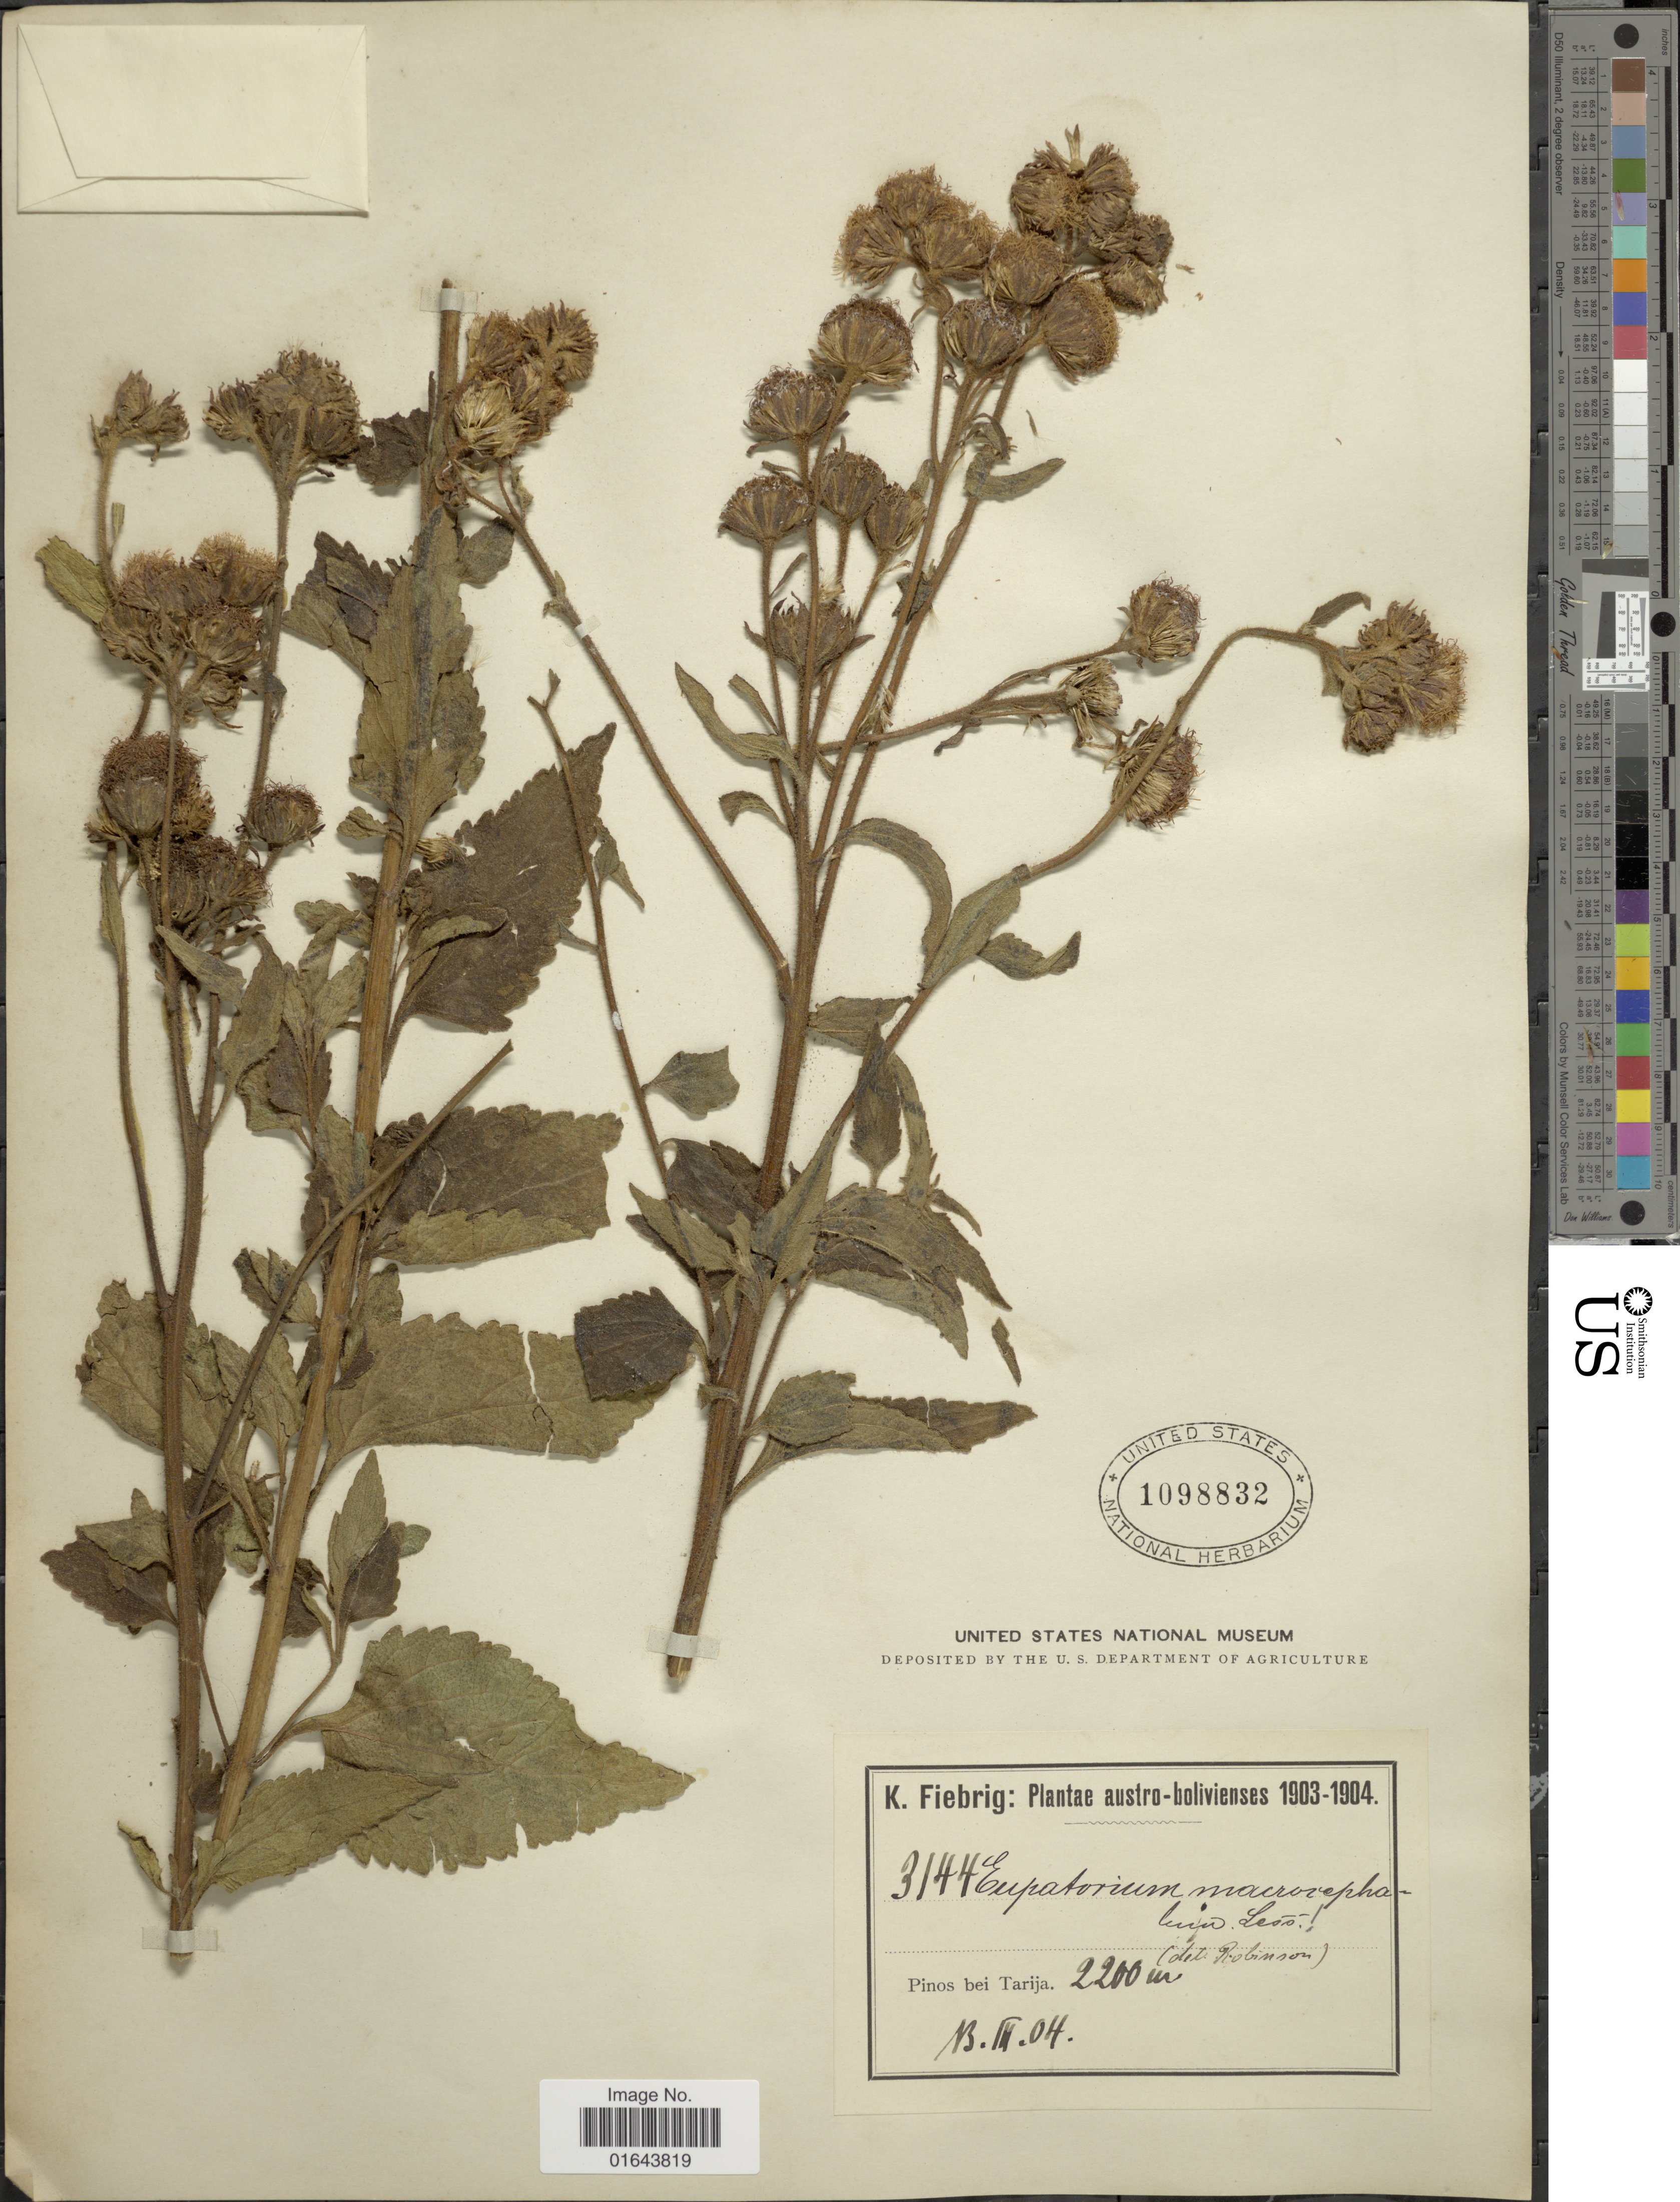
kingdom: Plantae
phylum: Tracheophyta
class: Magnoliopsida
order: Asterales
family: Asteraceae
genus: Campuloclinium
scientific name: Campuloclinium macrocephalum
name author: (Less.) DC.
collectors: K. Fiebrig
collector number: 3144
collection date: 1904-03-13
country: Bolivia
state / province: Tarija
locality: Pinos bei Tarija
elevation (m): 2200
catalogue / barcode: US 1098832